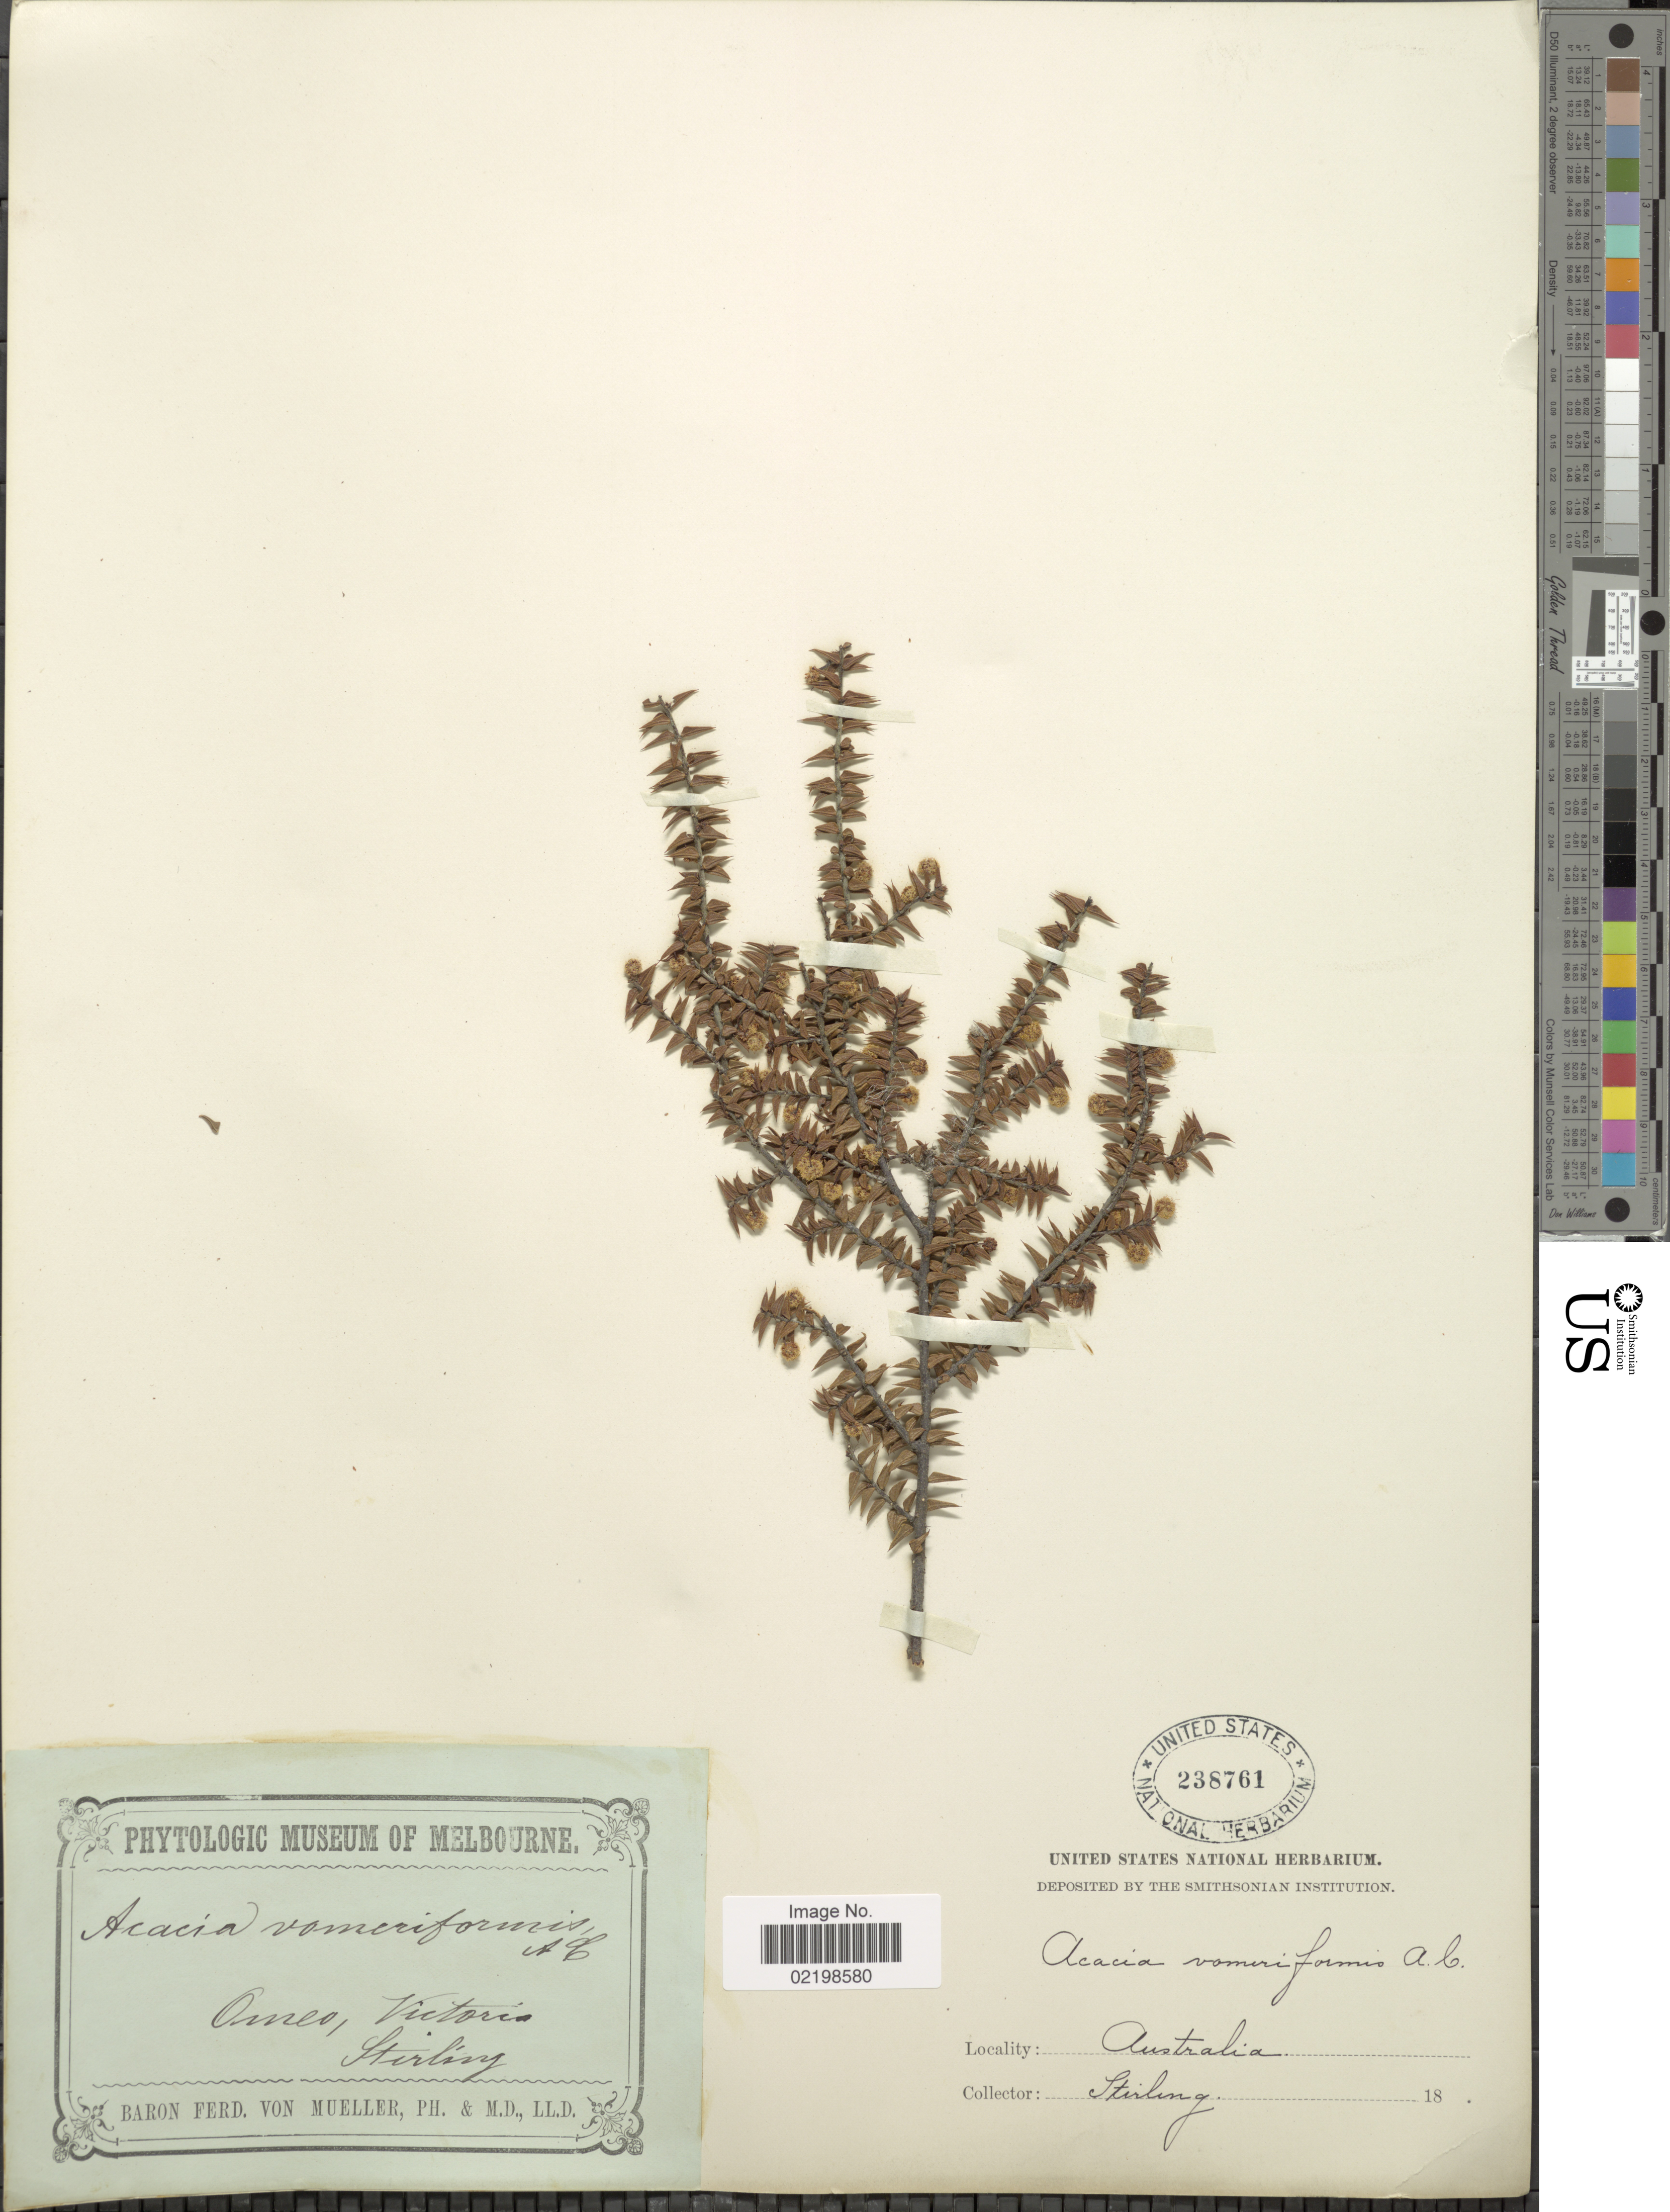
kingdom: Plantae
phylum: Tracheophyta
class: Magnoliopsida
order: Fabales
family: Fabaceae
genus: Acacia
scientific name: Acacia gunnii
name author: Benth.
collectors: -. Stirling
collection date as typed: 18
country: Australia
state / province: Victoria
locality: Omeo, Victoria, Australia.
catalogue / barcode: US 238761